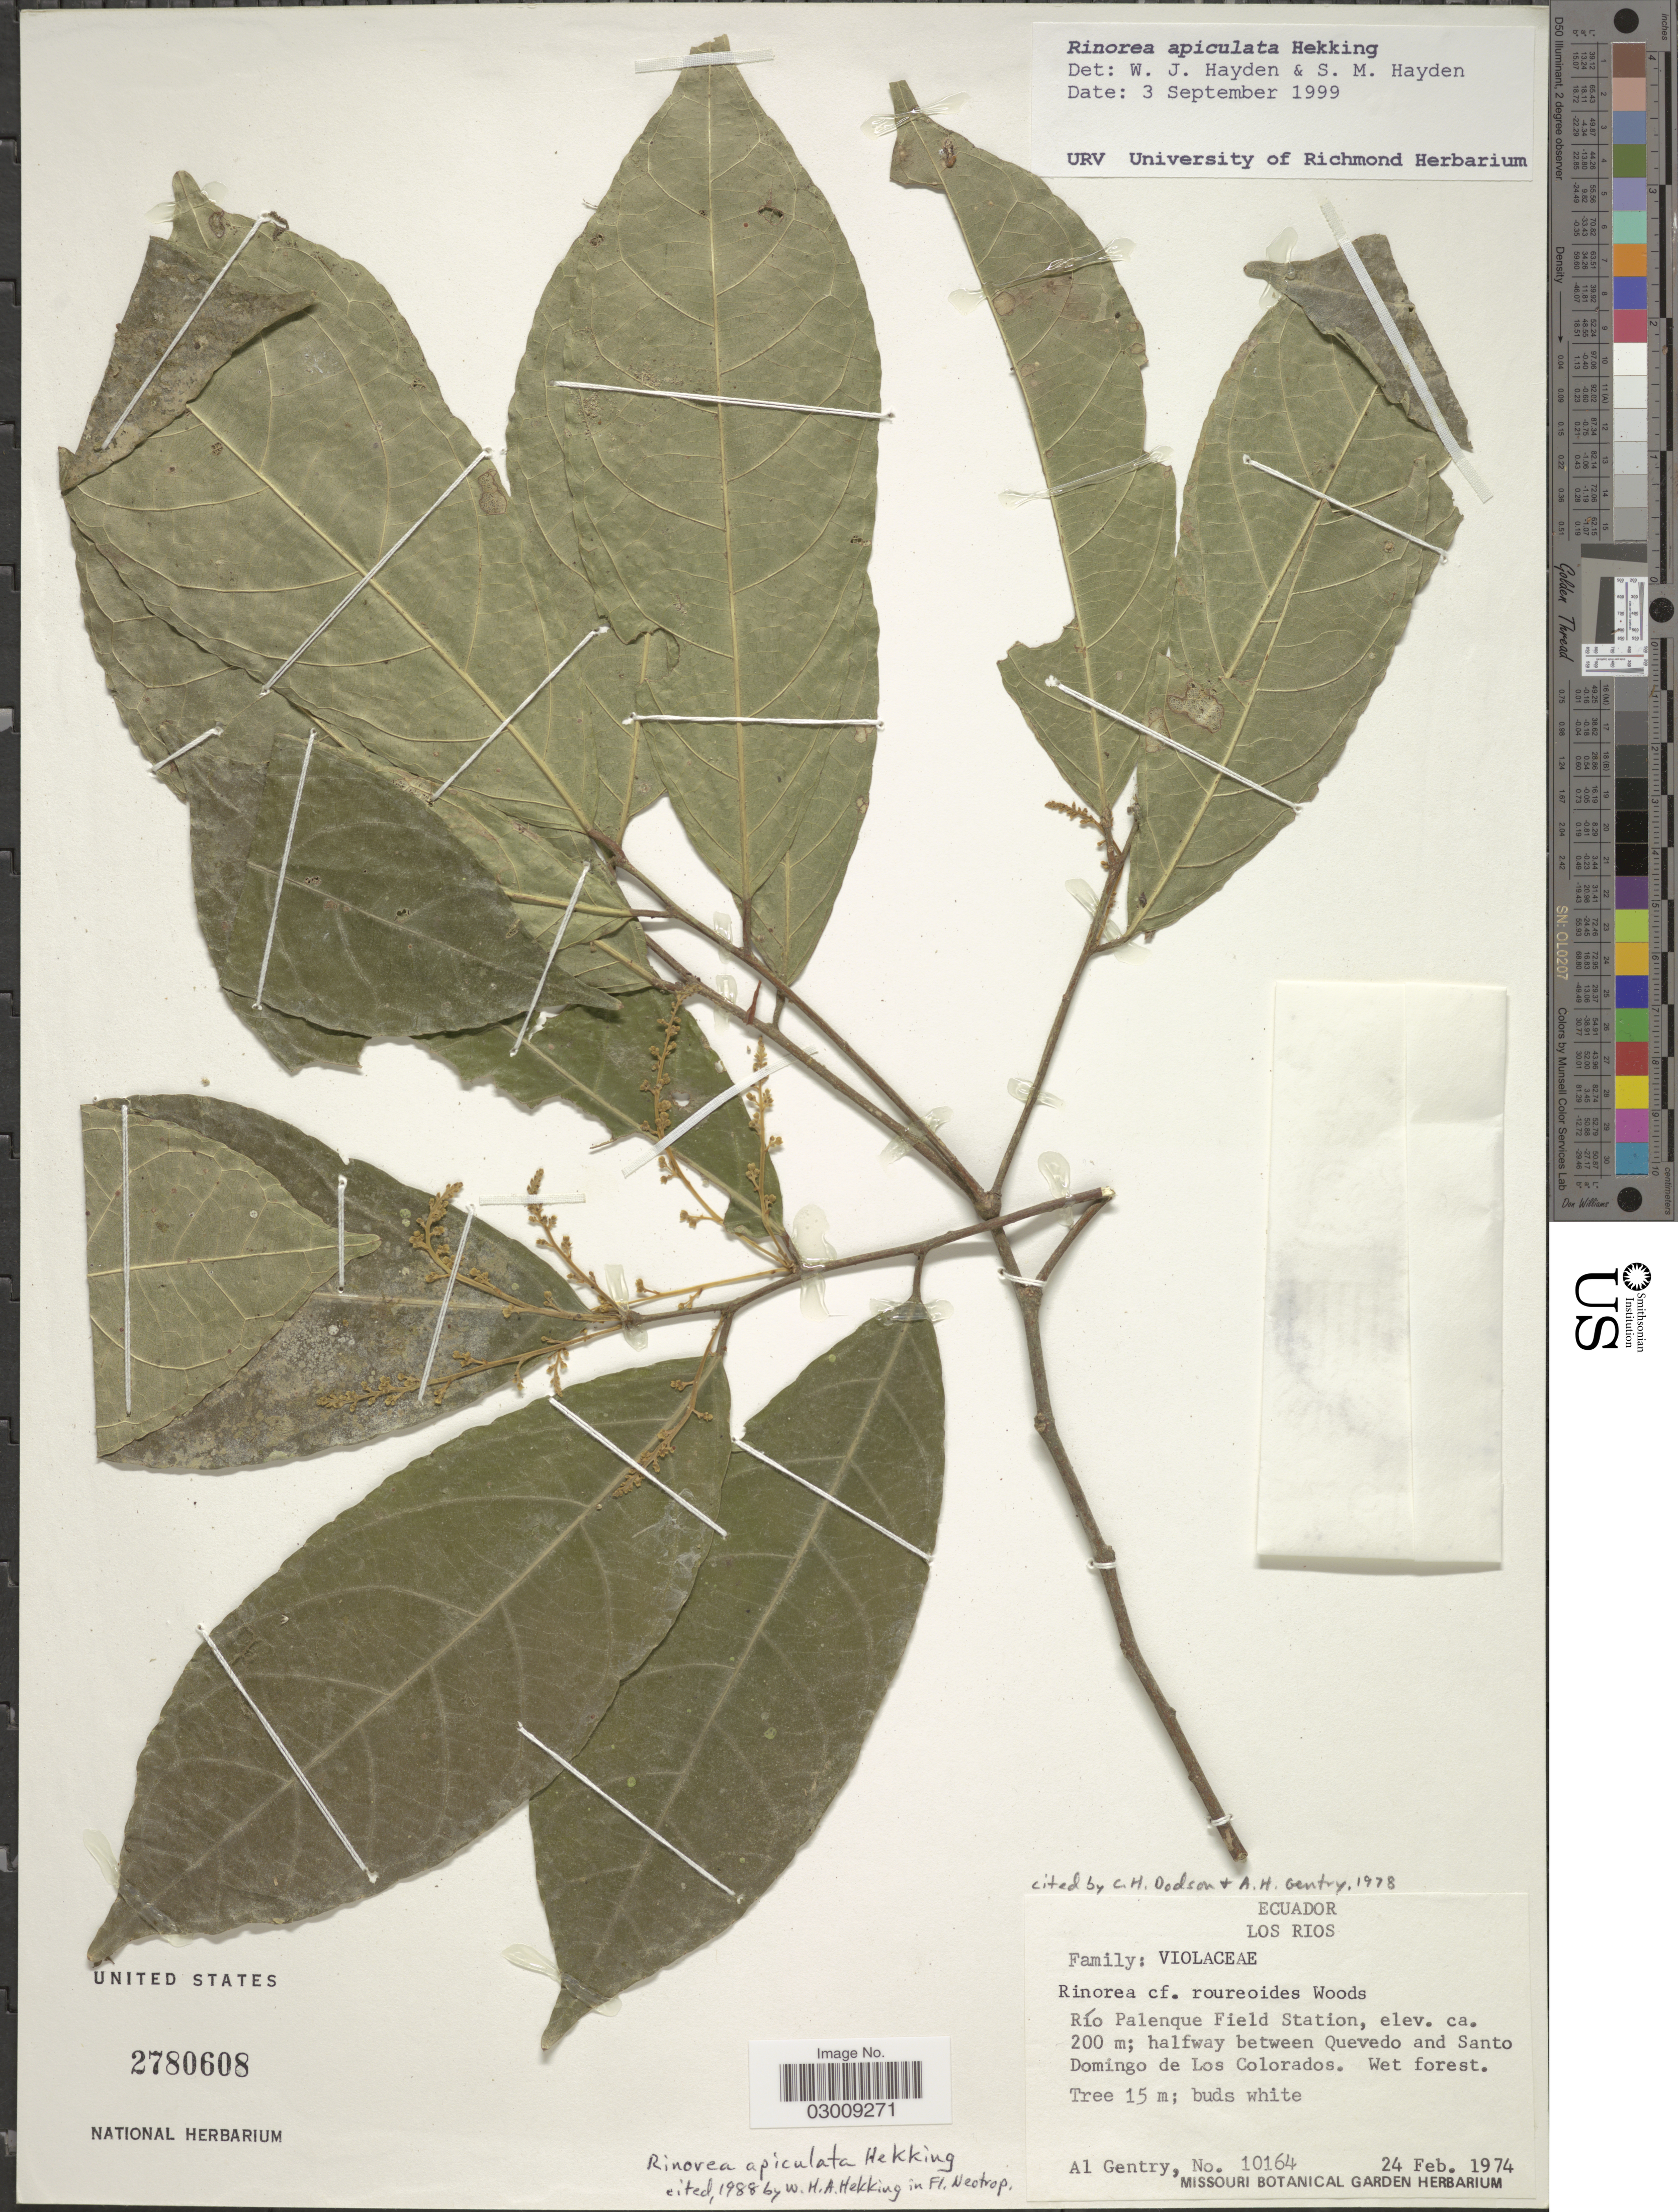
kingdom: Plantae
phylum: Tracheophyta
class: Magnoliopsida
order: Malpighiales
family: Violaceae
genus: Bribria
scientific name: Bribria apiculata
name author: (Hekking) Wahlert & H.E. Ballard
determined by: Hoyos-Gomez, S. E.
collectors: A. H. Gentry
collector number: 10164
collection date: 1974-02-24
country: Ecuador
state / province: Los Ríos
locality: Río Palenque Field Station; halfway between Quevedo and Santo Domingo de Los Colorados.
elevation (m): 200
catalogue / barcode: US 2780608